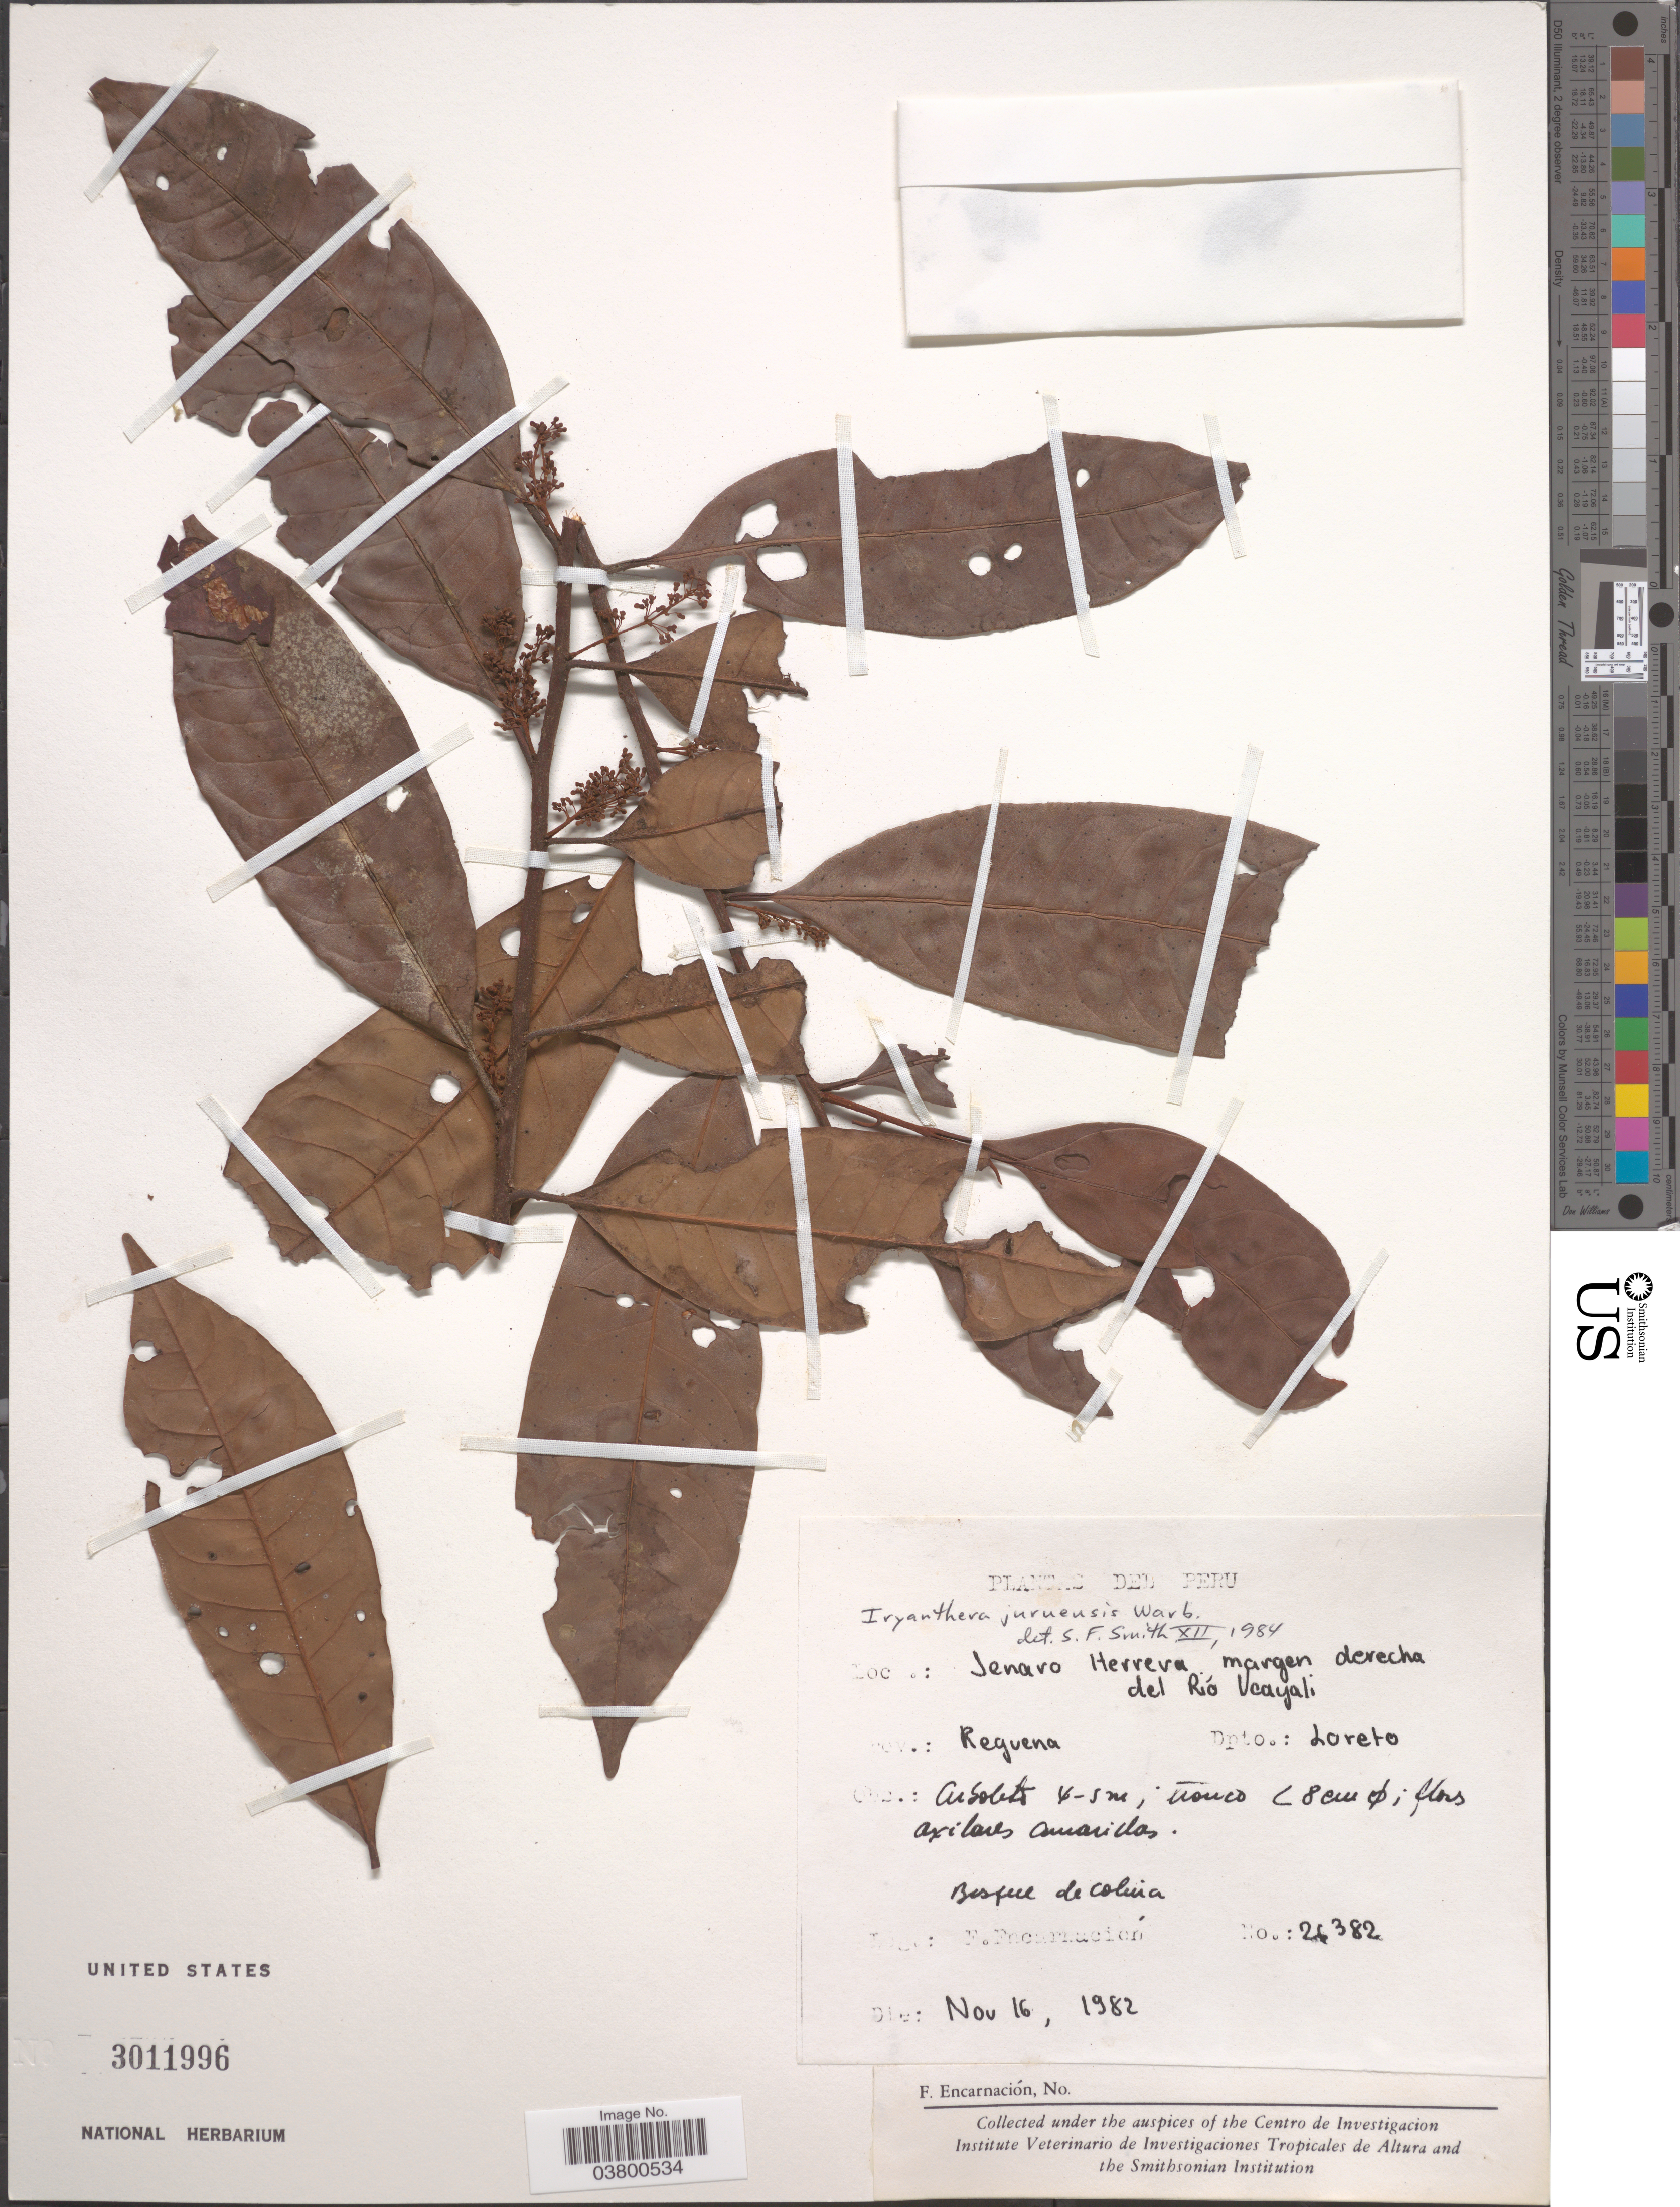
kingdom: Plantae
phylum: Tracheophyta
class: Magnoliopsida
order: Magnoliales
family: Myristicaceae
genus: Iryanthera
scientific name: Iryanthera juruensis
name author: Warb.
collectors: F. Encarnación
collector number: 26382*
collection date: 1982-11-16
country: Peru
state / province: Loreto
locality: Jenaro Herrera, margen derecha del Río Ucayali, Prov. Requena, Dpto. Loreto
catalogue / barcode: US 3011996